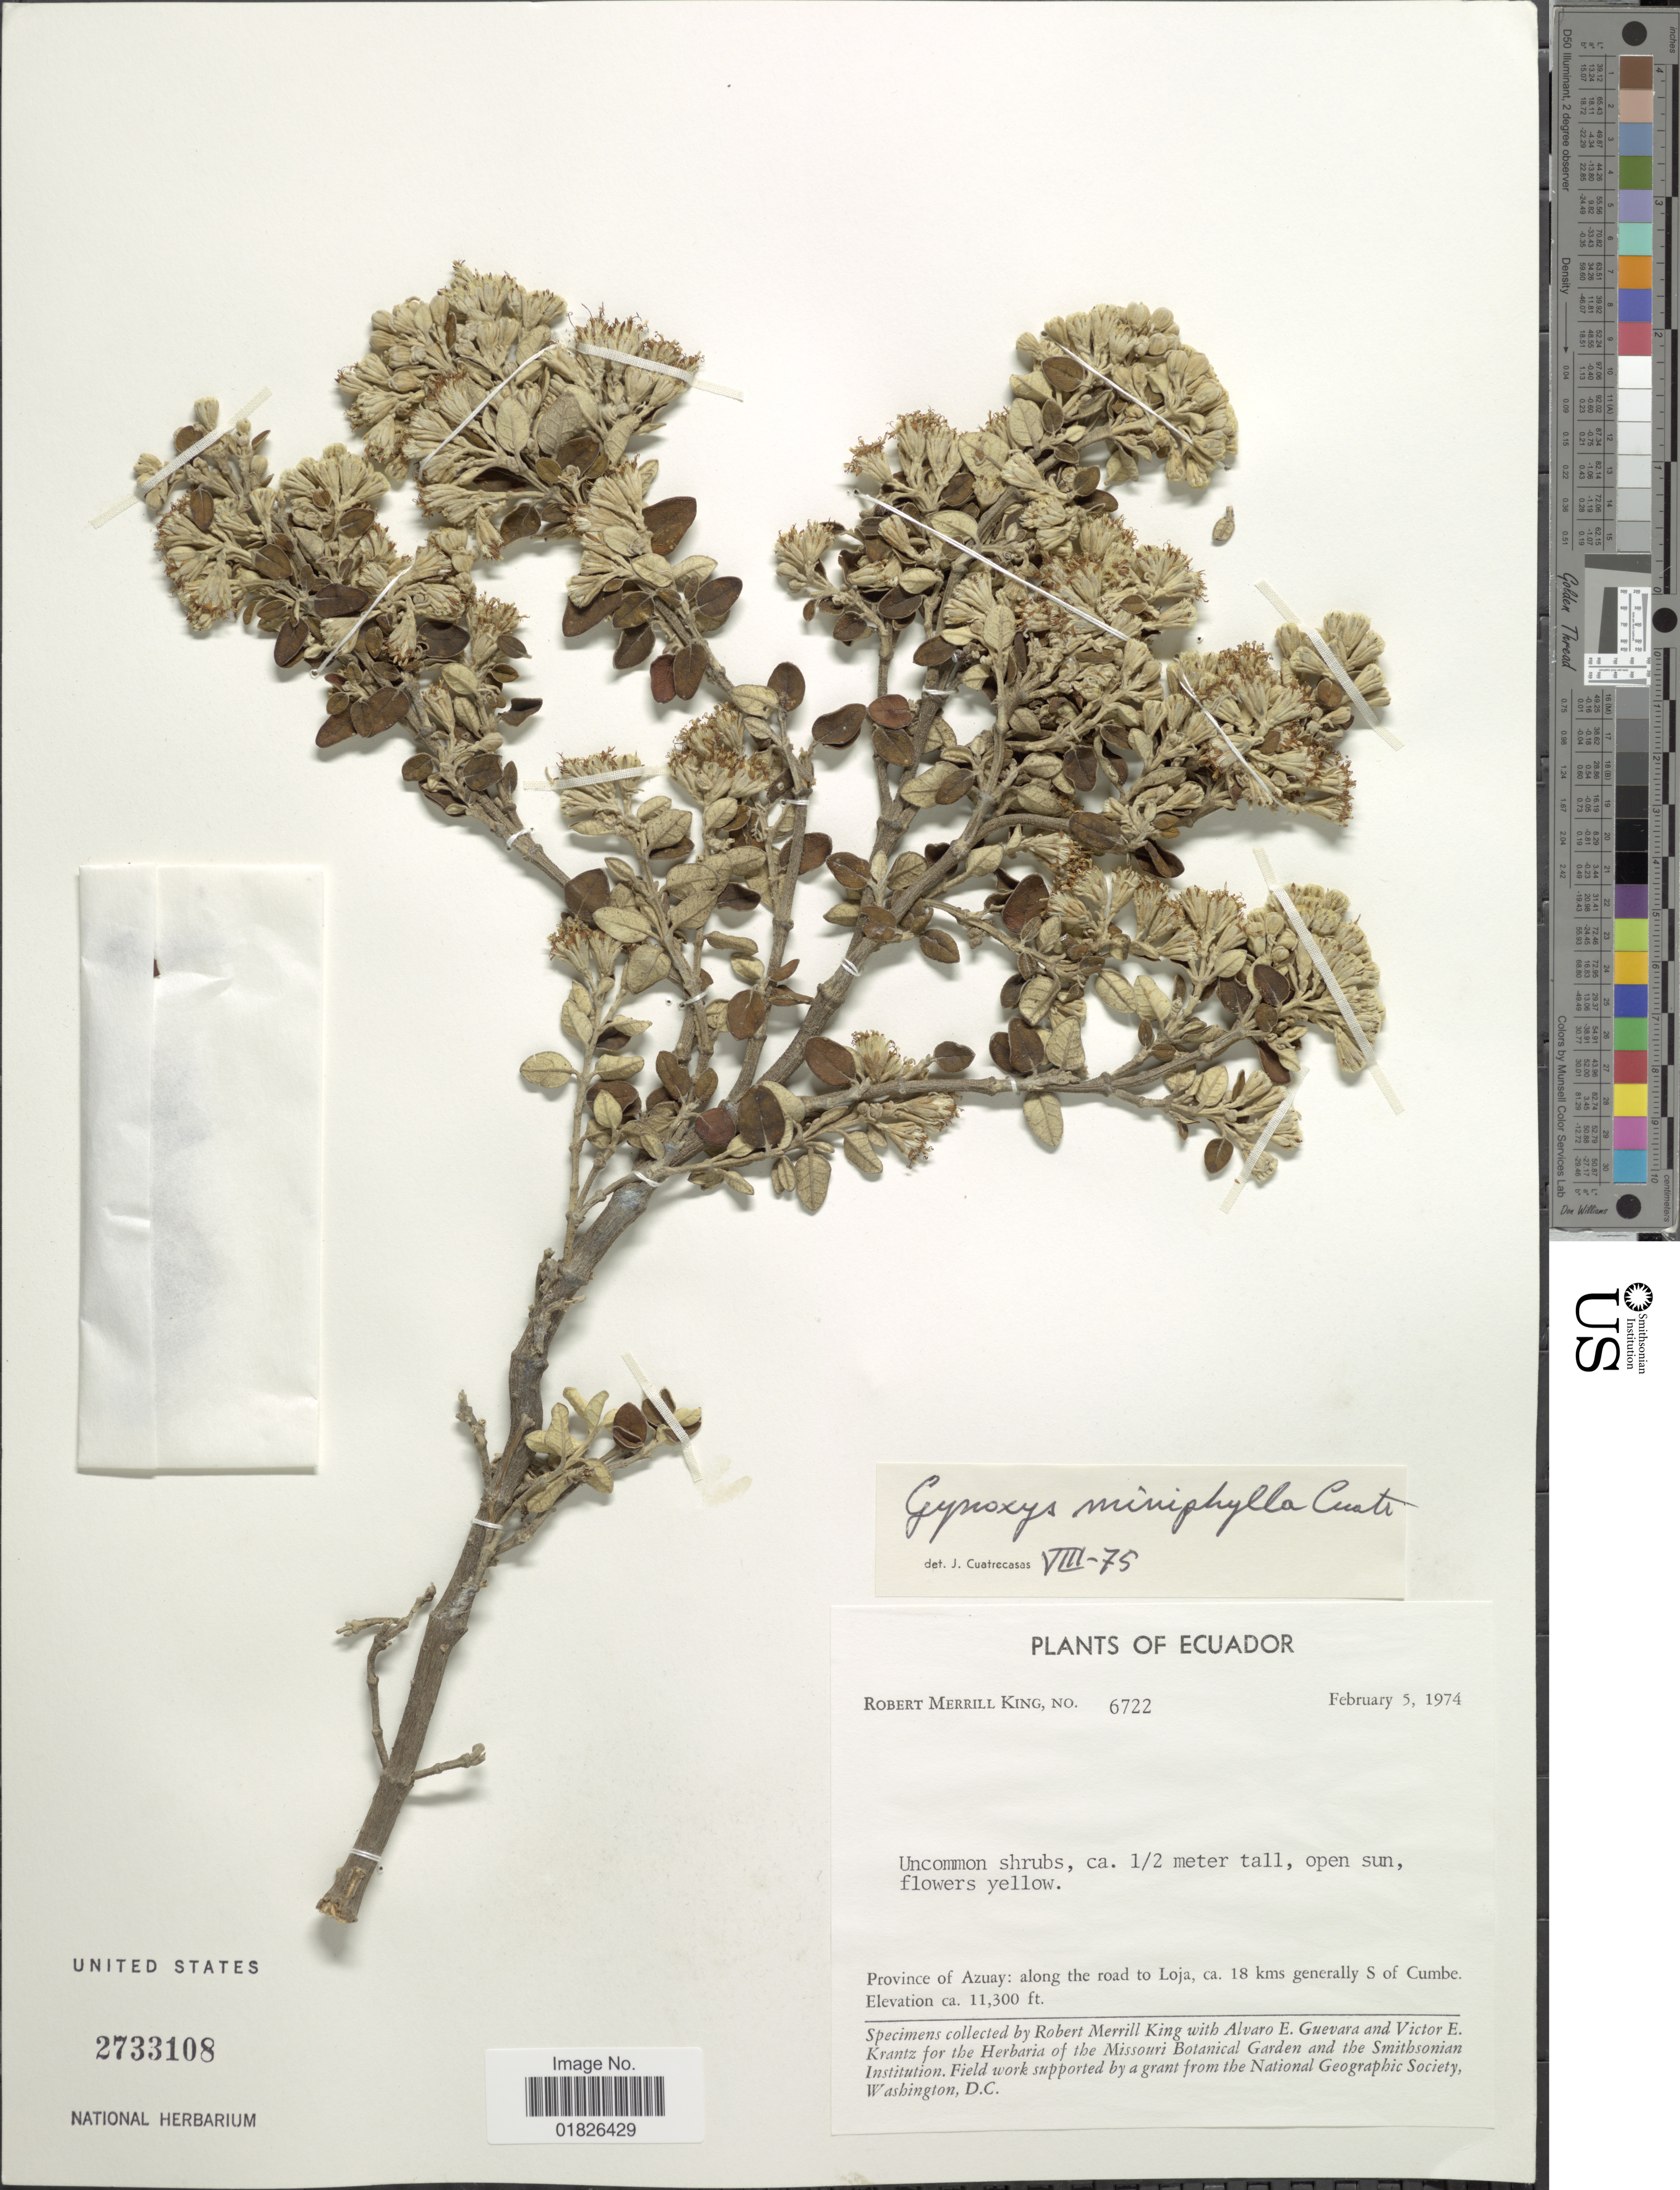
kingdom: Plantae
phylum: Tracheophyta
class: Magnoliopsida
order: Asterales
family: Asteraceae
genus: Gynoxys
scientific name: Gynoxys miniphylla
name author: Cuatrec.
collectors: R. M. King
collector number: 6722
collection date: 1974-02-05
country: Ecuador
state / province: Azuay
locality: Along the road to Loja, ca 18 kms generally S of Cumbe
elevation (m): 3444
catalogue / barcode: US 2733108